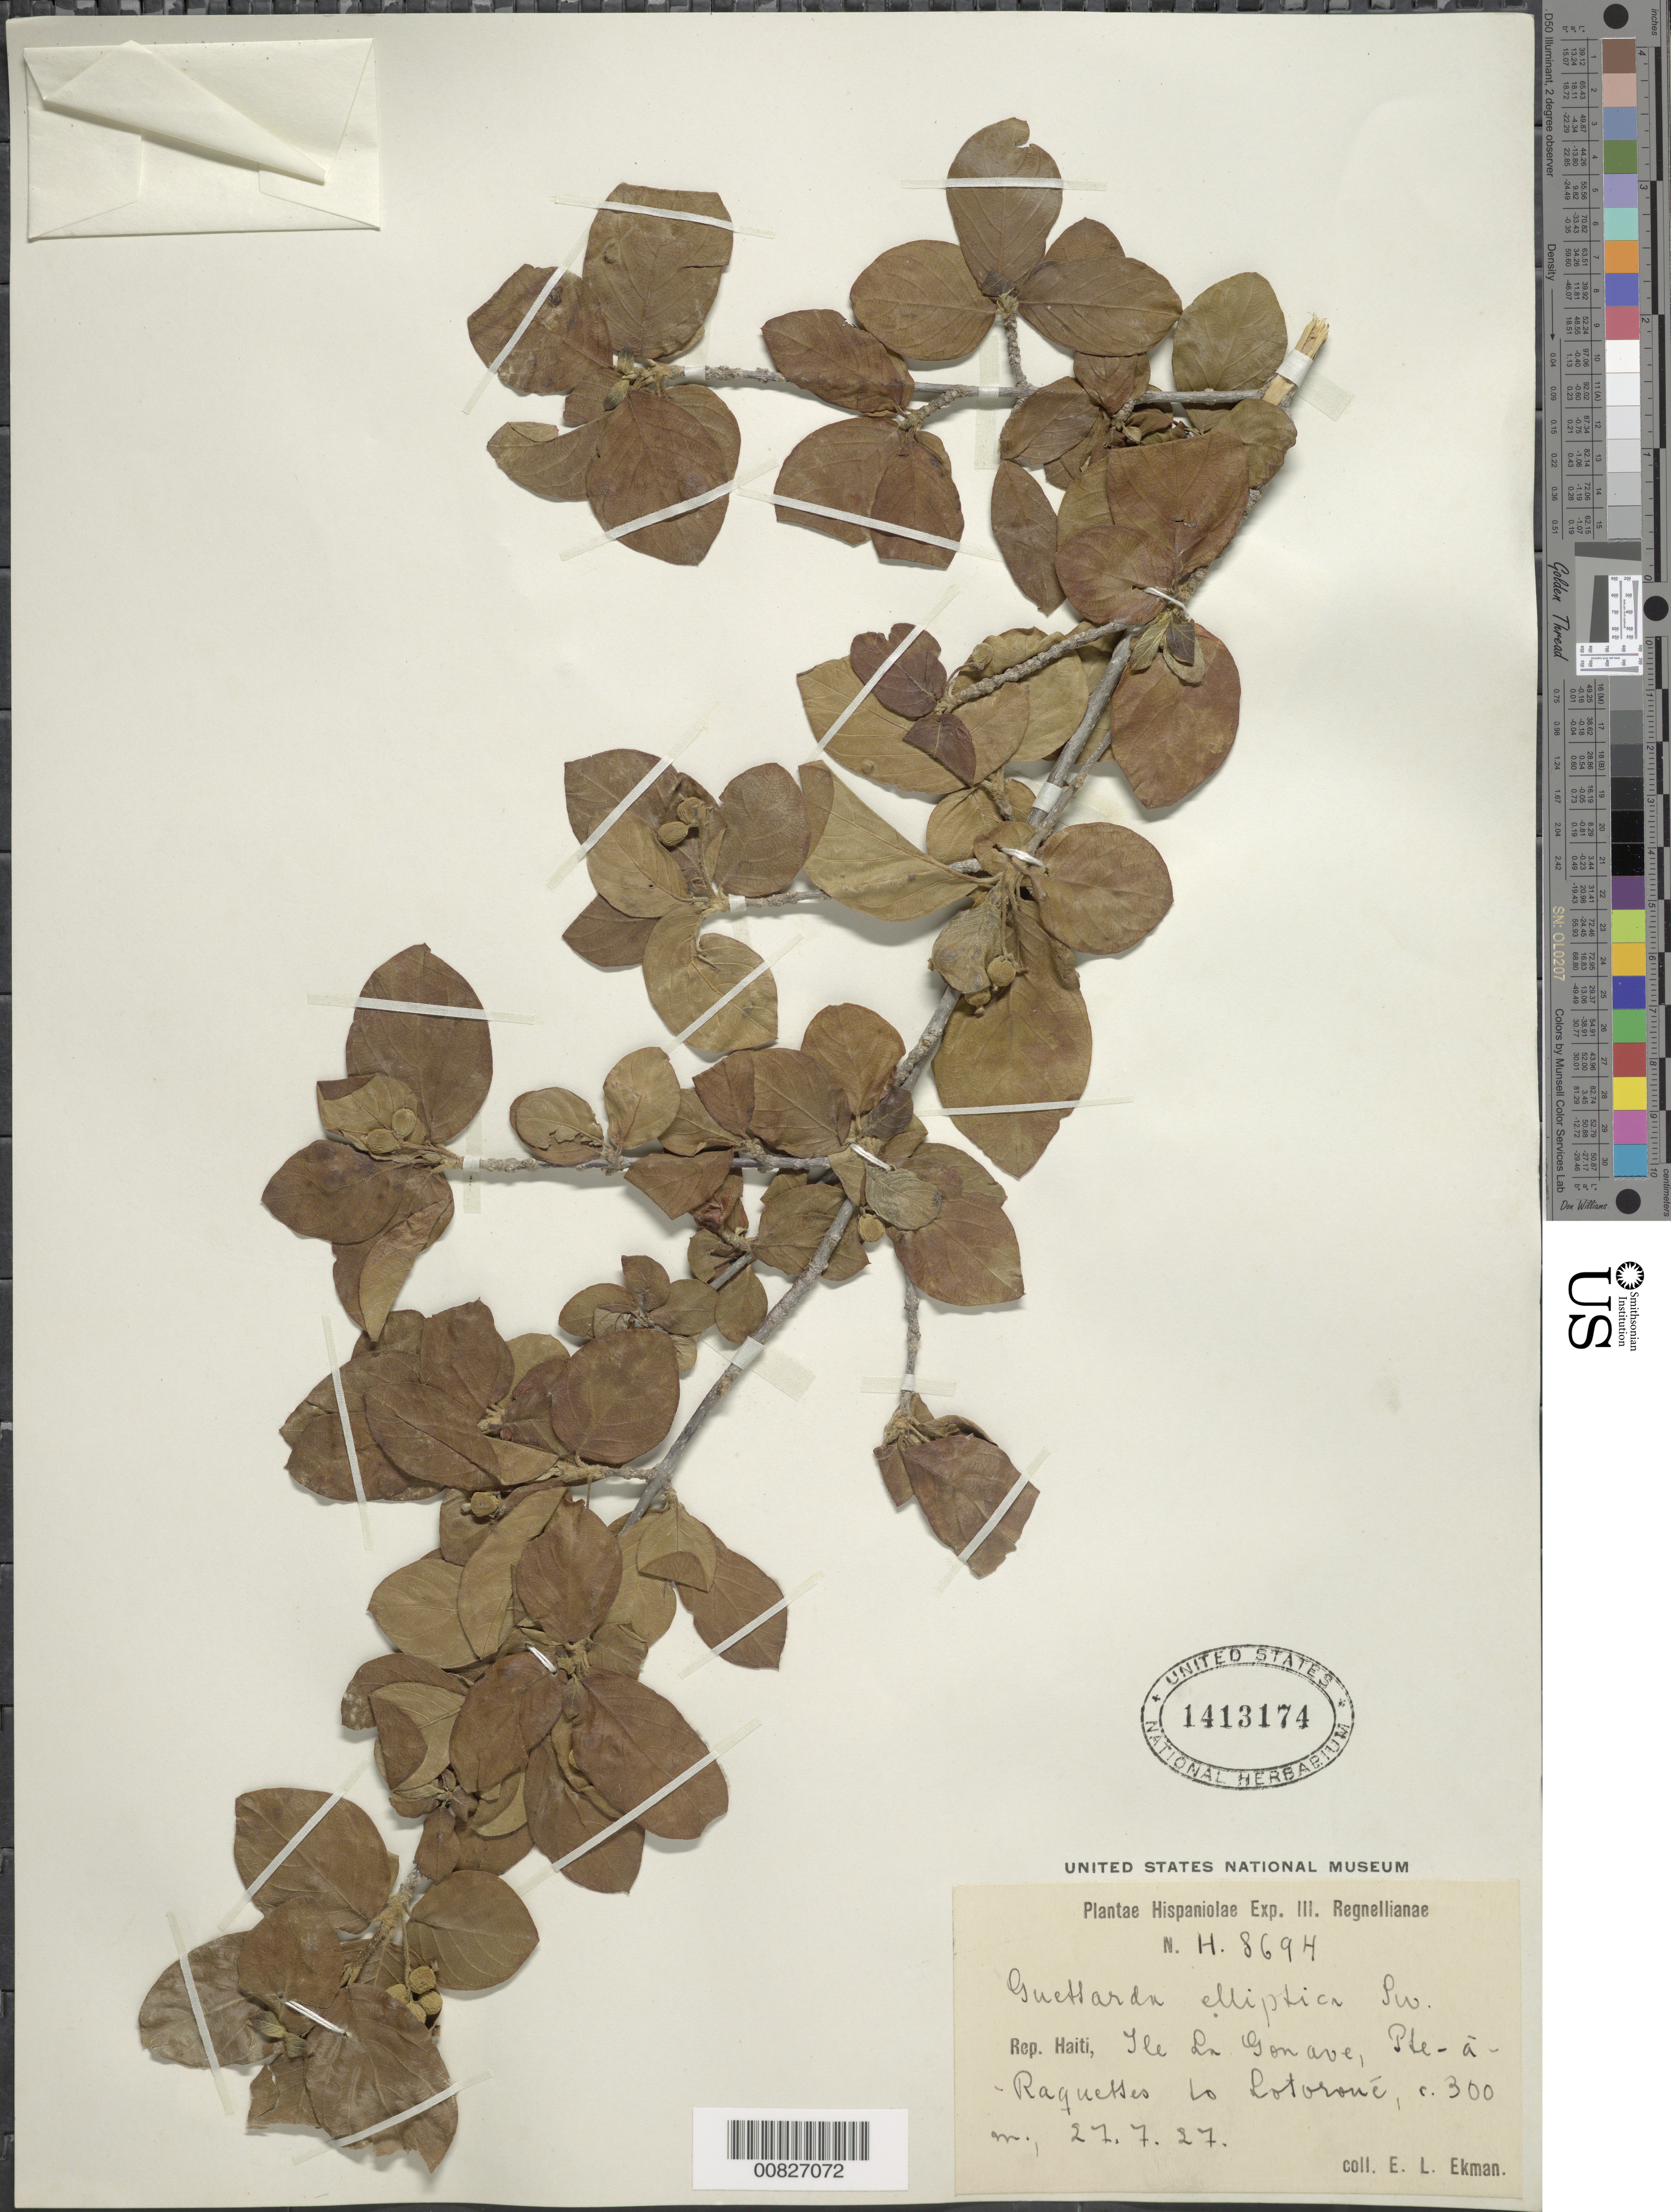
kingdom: Plantae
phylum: Tracheophyta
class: Magnoliopsida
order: Gentianales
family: Rubiaceae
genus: Guettarda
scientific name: Guettarda elliptica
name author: Sw.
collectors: E. L. Ekman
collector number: H 8694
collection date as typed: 27 Jul 1927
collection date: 1927-07-27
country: Haiti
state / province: Ouest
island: Île de la Gonâve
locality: Pte-à-Raquettes to Lotoroué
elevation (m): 300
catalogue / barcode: US 1413174